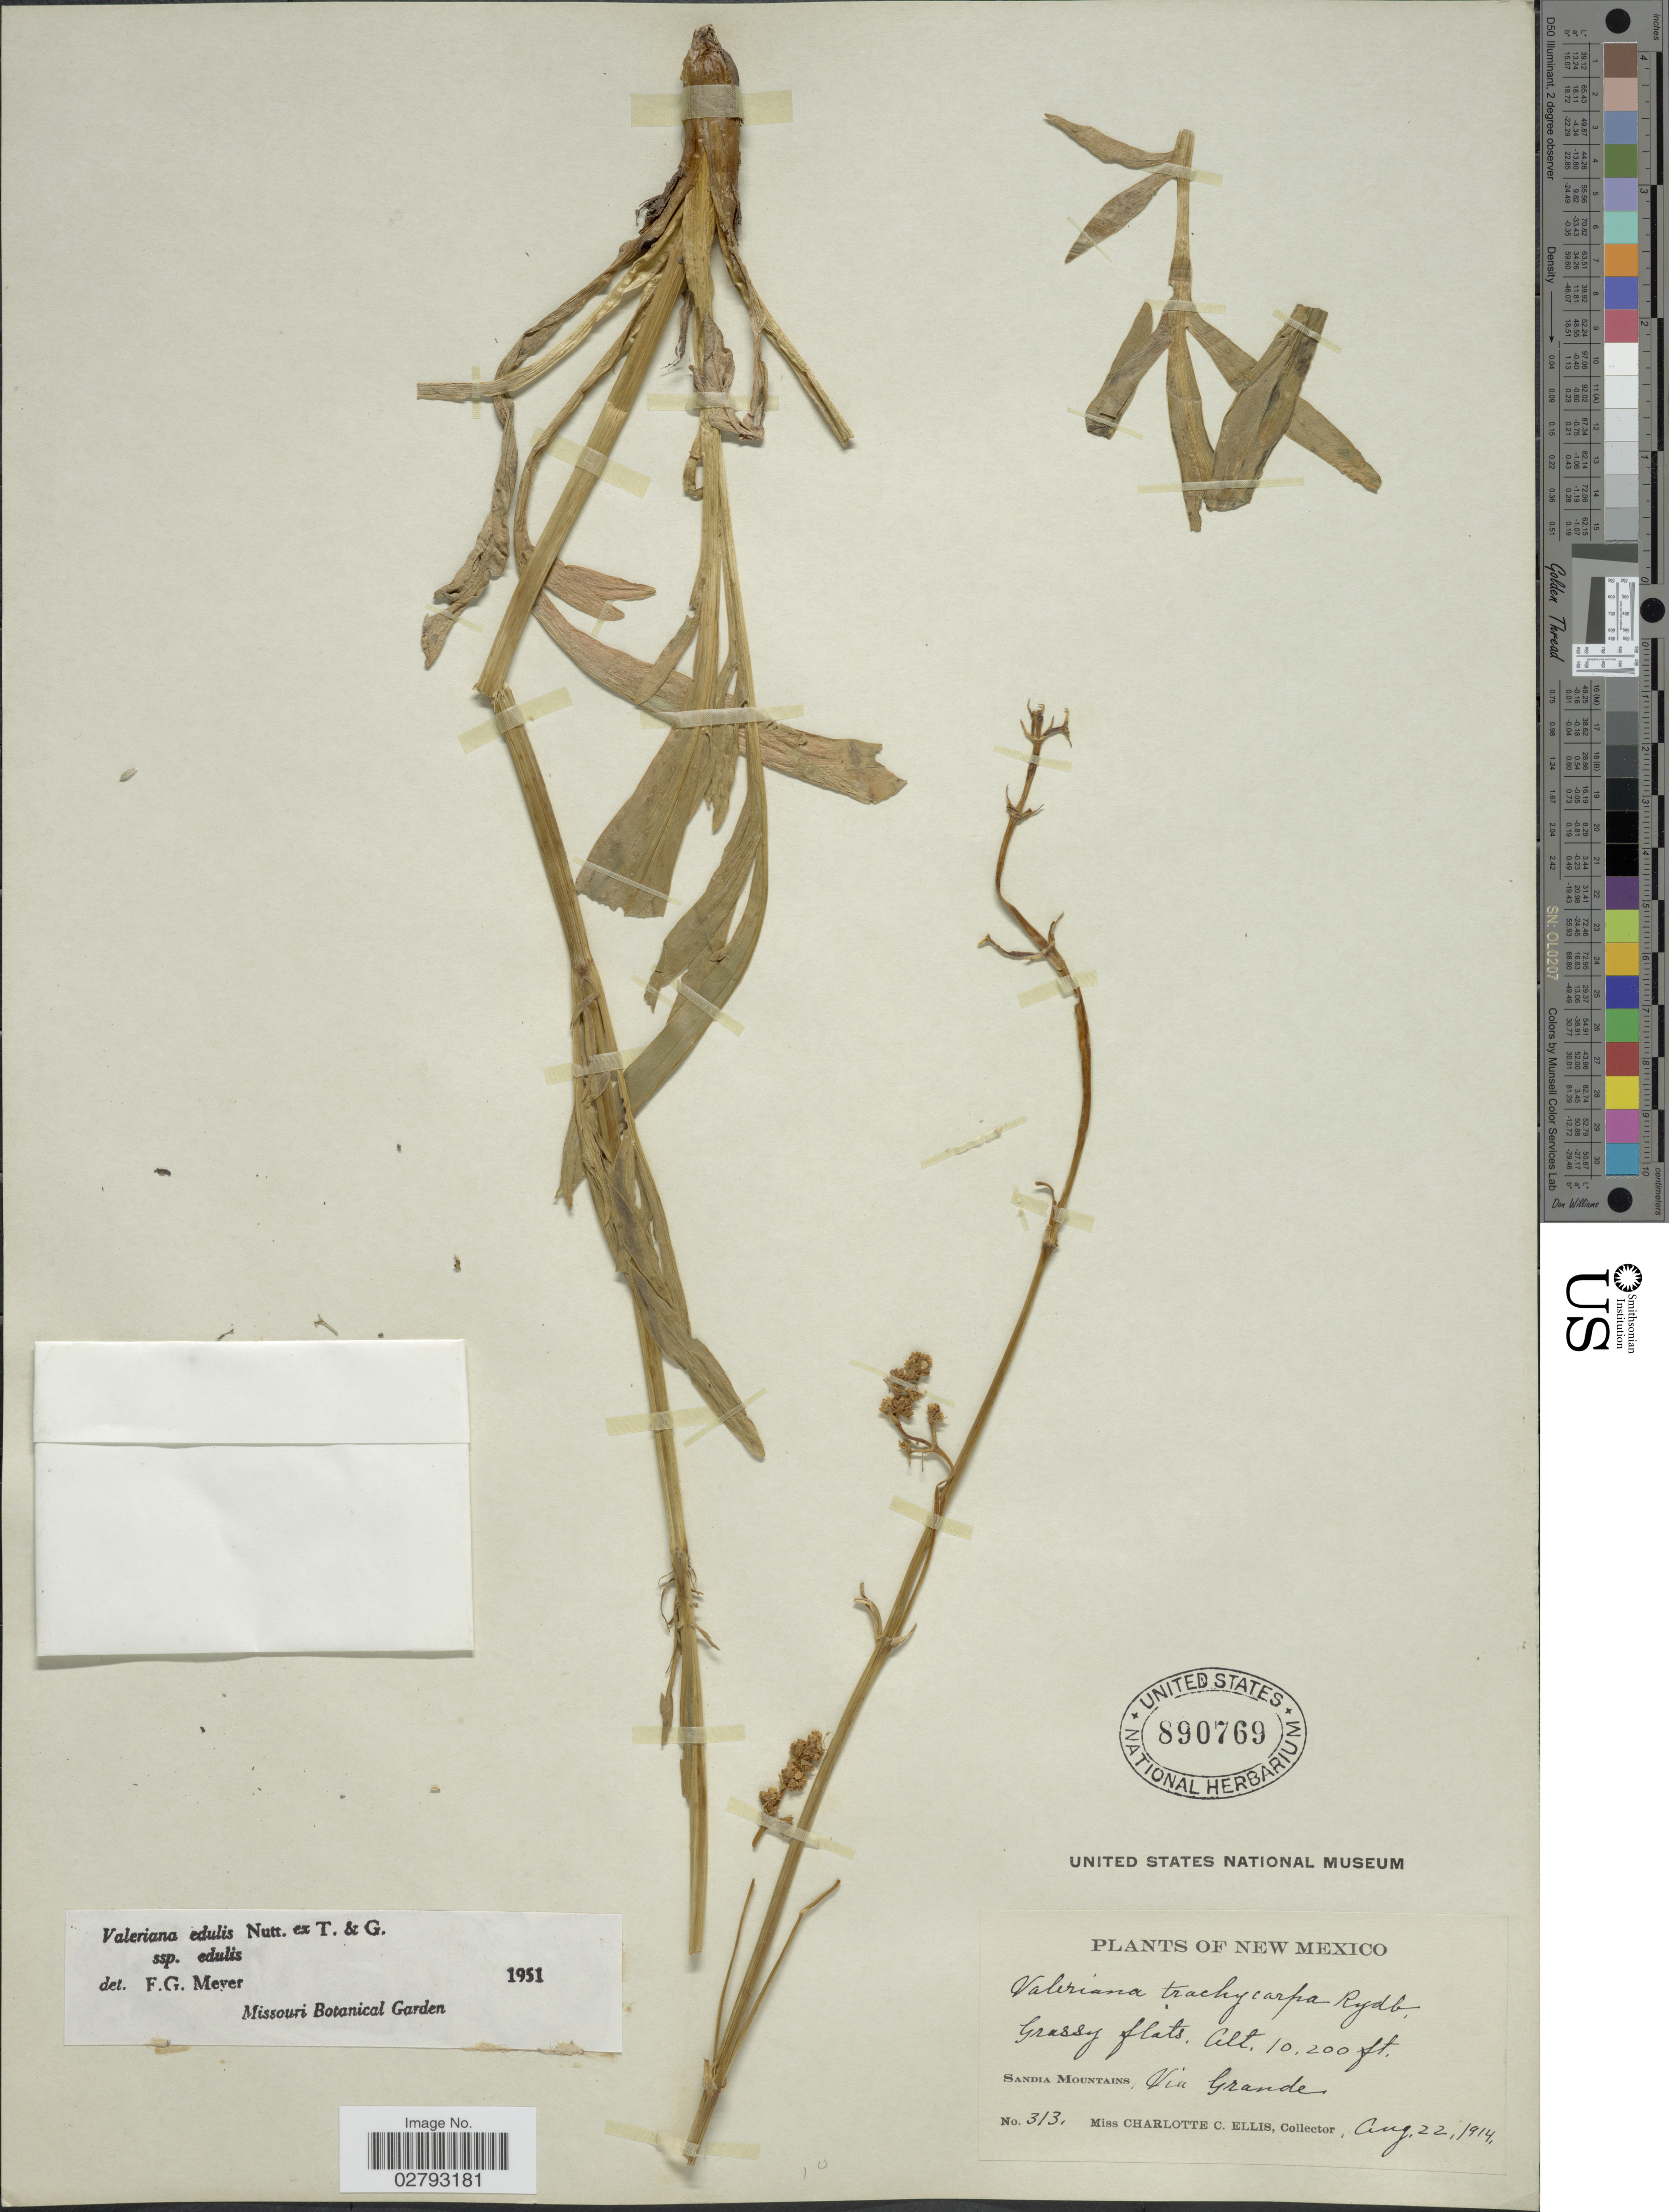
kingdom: Plantae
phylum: Tracheophyta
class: Magnoliopsida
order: Dipsacales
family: Caprifoliaceae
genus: Valeriana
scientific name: Valeriana edulis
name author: Nutt.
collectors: C. C. Ellis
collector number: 313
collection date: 1914-08-22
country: United States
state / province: New Mexico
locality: Sandia Mountains, Via Grande.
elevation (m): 3109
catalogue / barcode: US 890769